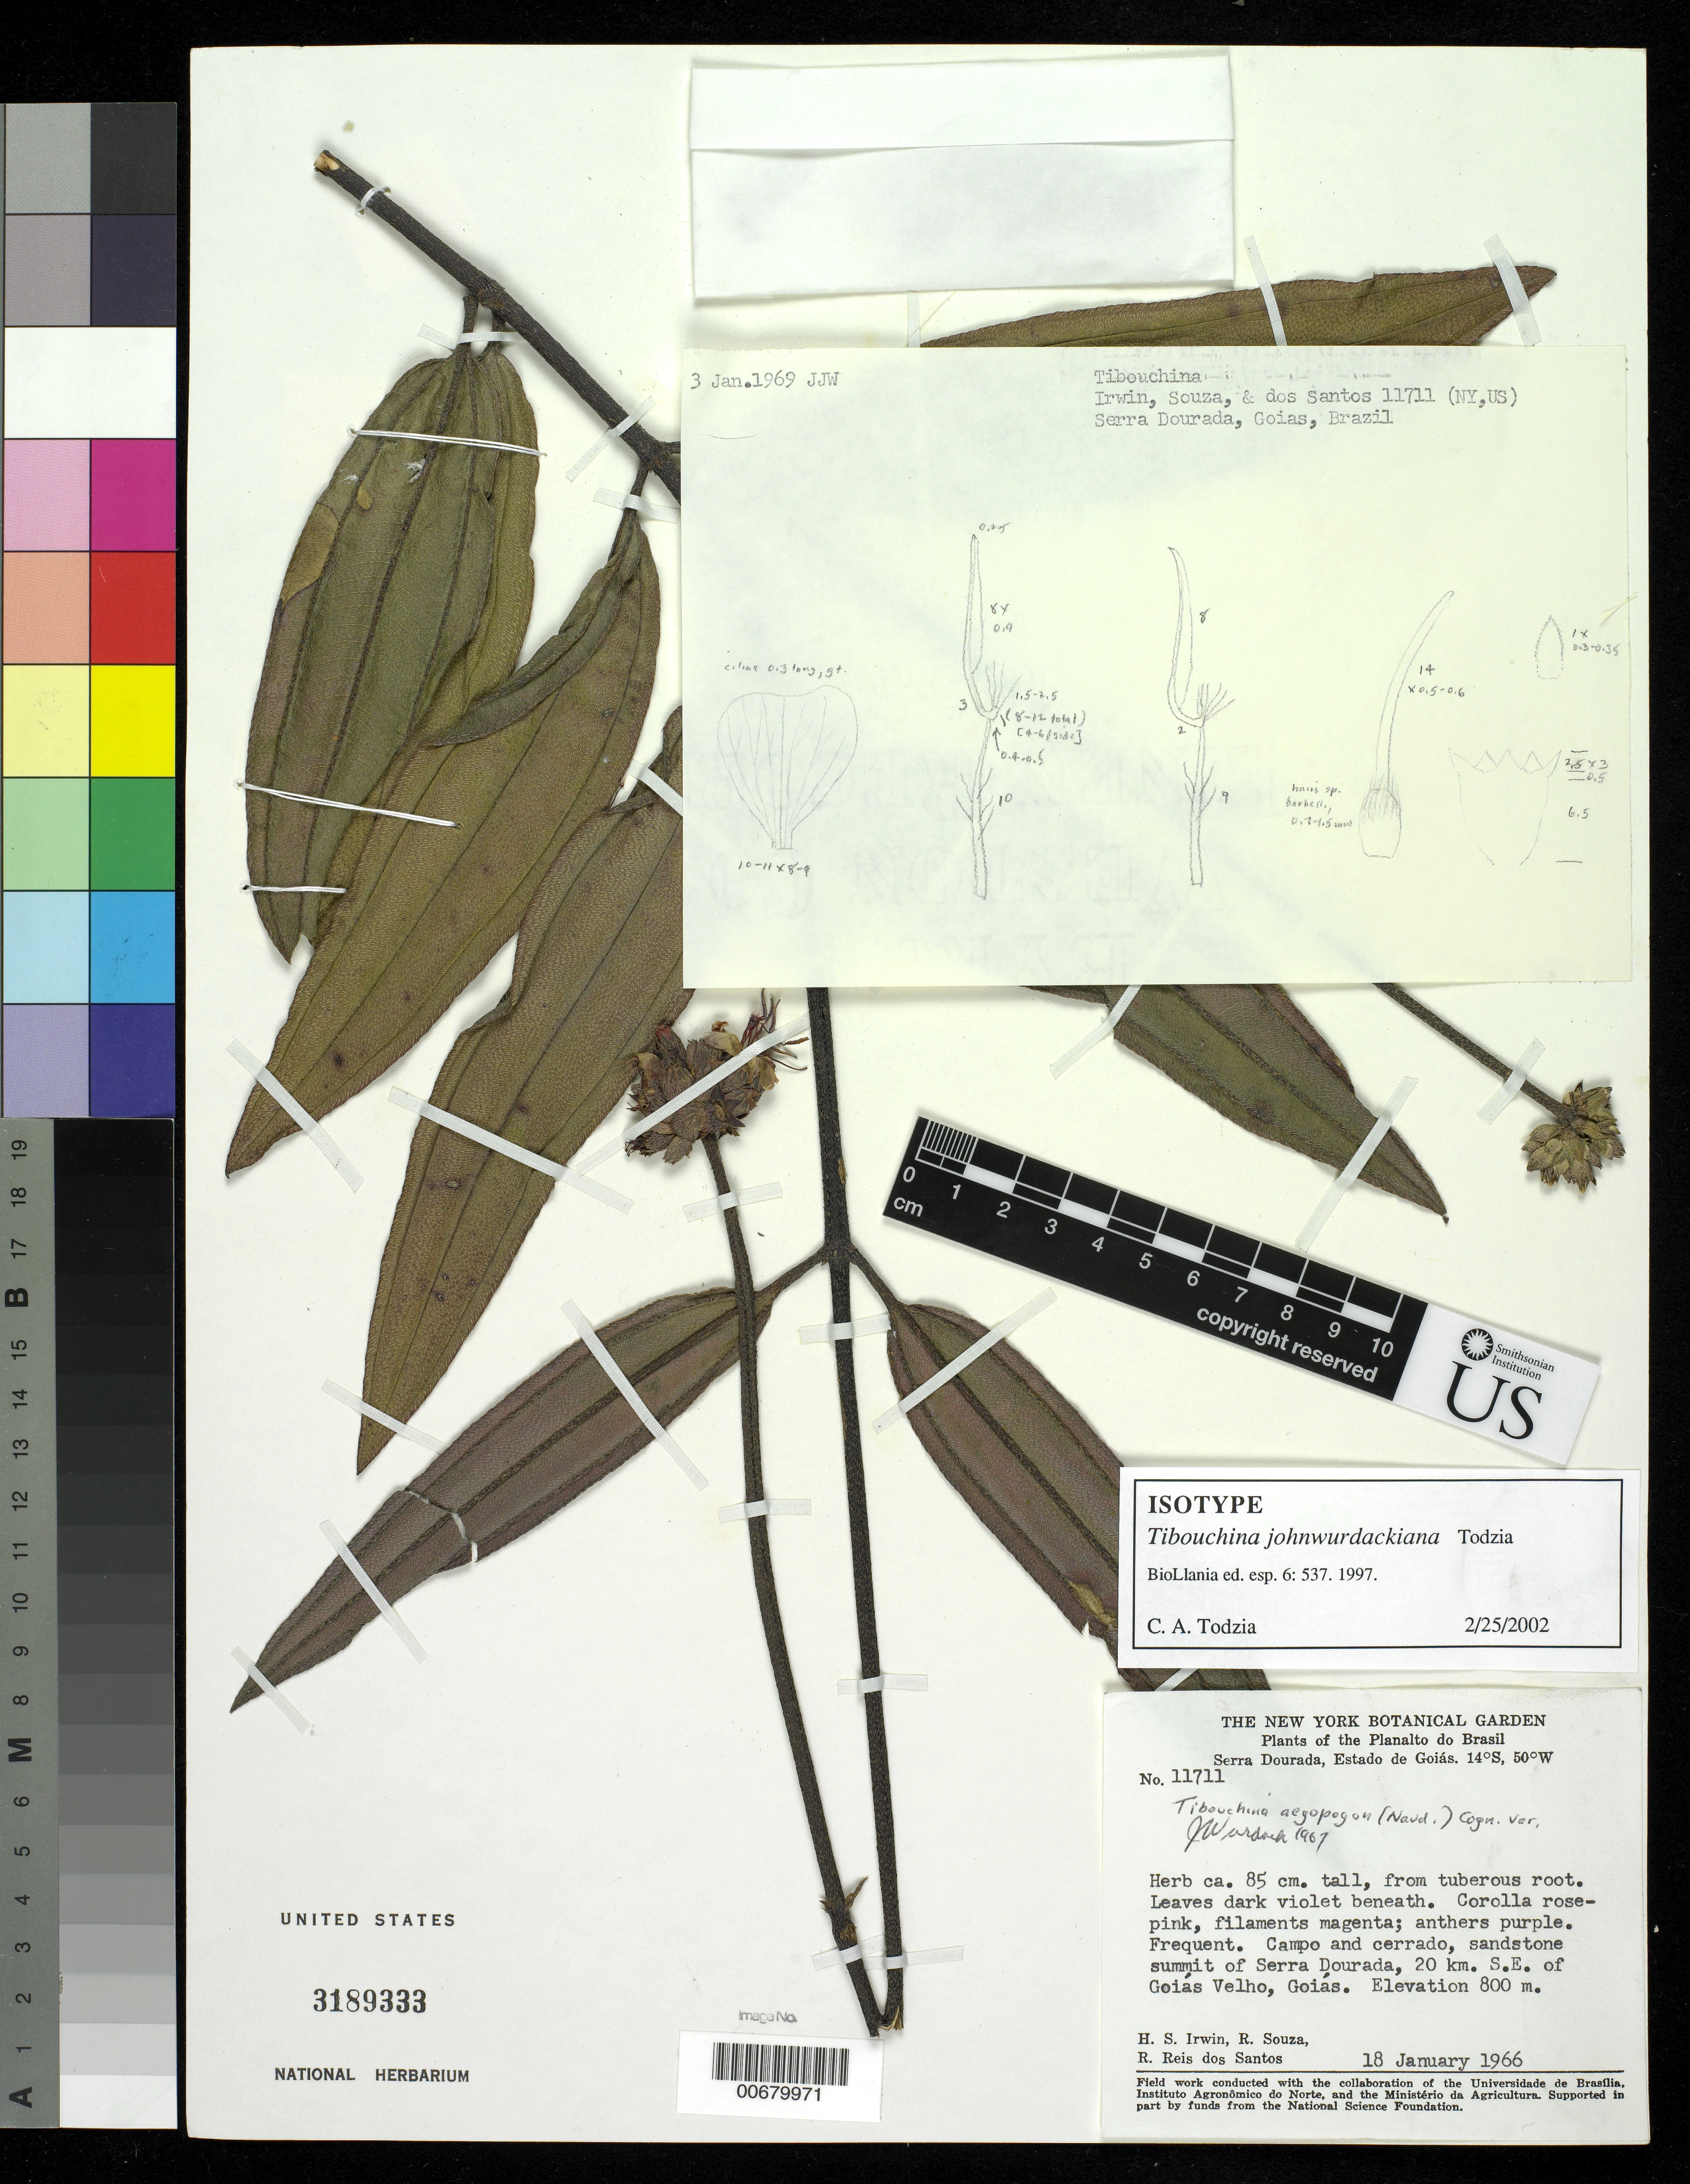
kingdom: Plantae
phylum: Tracheophyta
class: Magnoliopsida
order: Myrtales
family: Melastomataceae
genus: Tibouchina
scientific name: Tibouchina johnwurdackiana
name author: Todzia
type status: Isotype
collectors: H. Irwin, R. Souza & R. G. P. Santos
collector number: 11711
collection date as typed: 18 Jan 1966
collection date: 1966-01-18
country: Brazil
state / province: Goiás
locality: Summit of Serra Dourada, 20 km. SE of Goias Velho, Goias.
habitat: Campo and cerrado, sandstone summit.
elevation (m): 800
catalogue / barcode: US 3189333